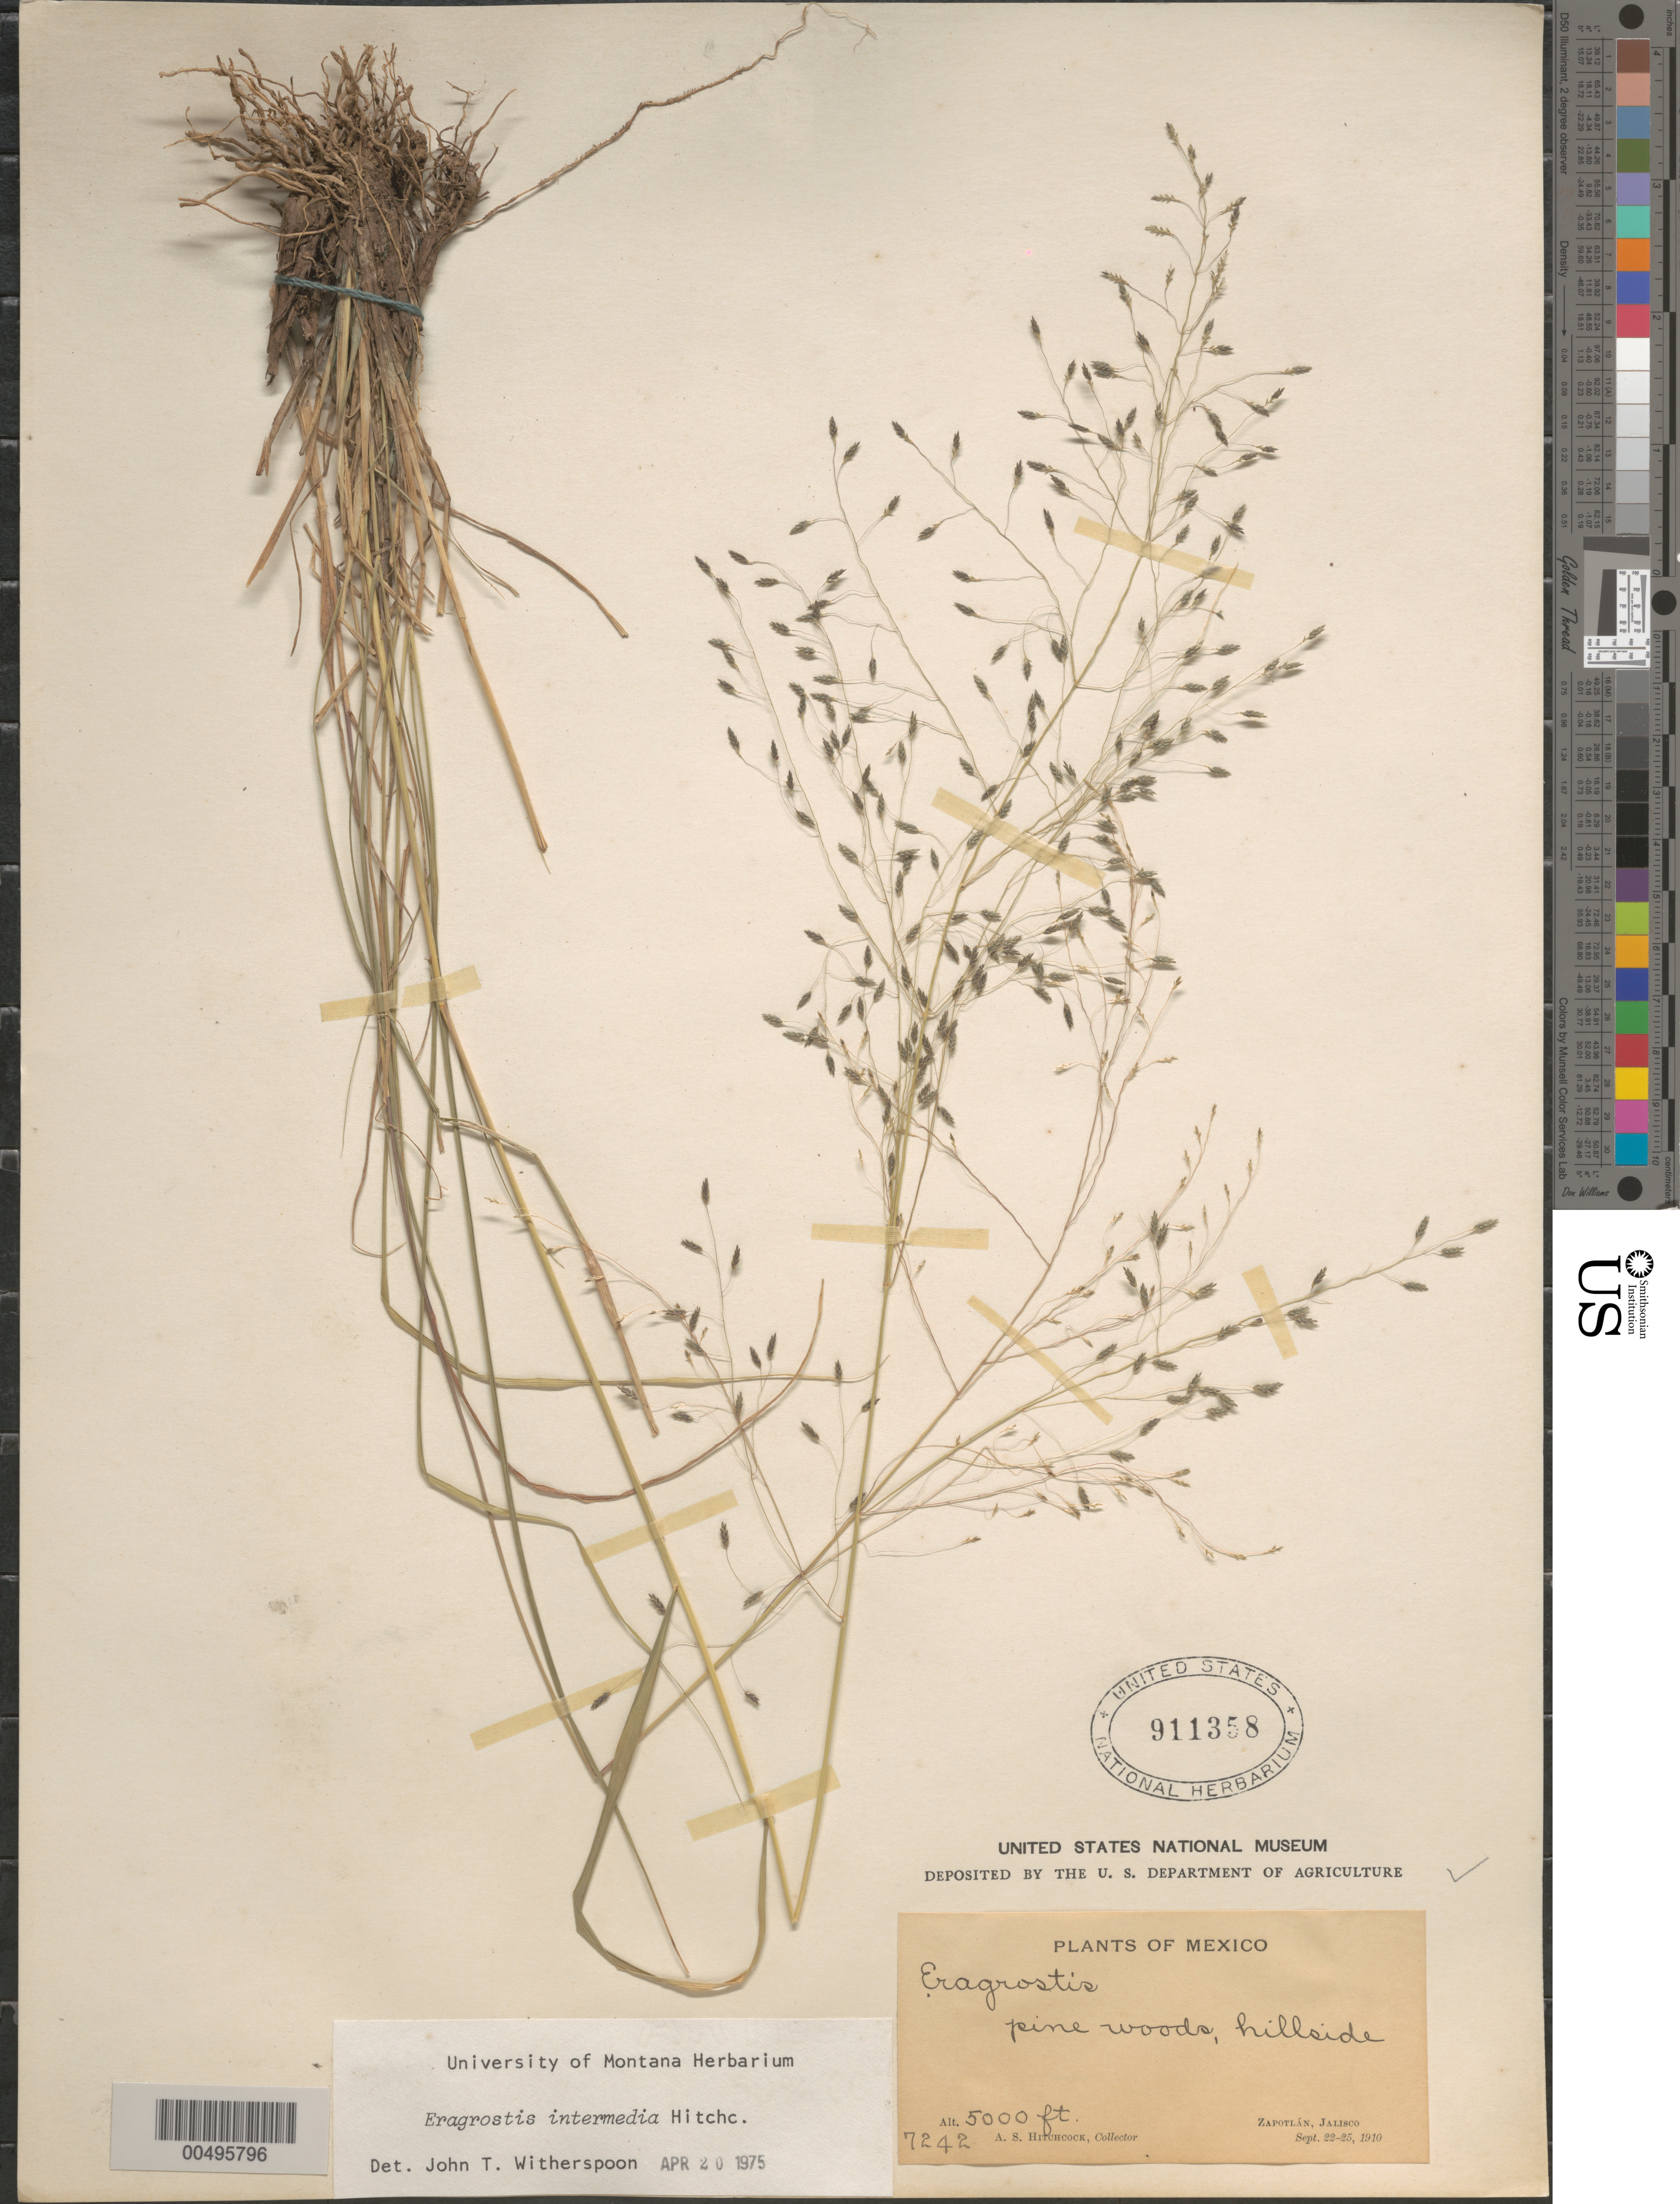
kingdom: Plantae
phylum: Tracheophyta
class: Liliopsida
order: Poales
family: Poaceae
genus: Eragrostis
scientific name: Eragrostis intermedia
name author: Hitchc.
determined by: Witherspoon, John T.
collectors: A. S. Hitchcock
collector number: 7242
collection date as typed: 22 Sep 1910 to 25 Sep 1910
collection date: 1910-09-22/1910-09-25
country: Mexico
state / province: Jalisco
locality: Zapotlán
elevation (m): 1524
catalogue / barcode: US 911358